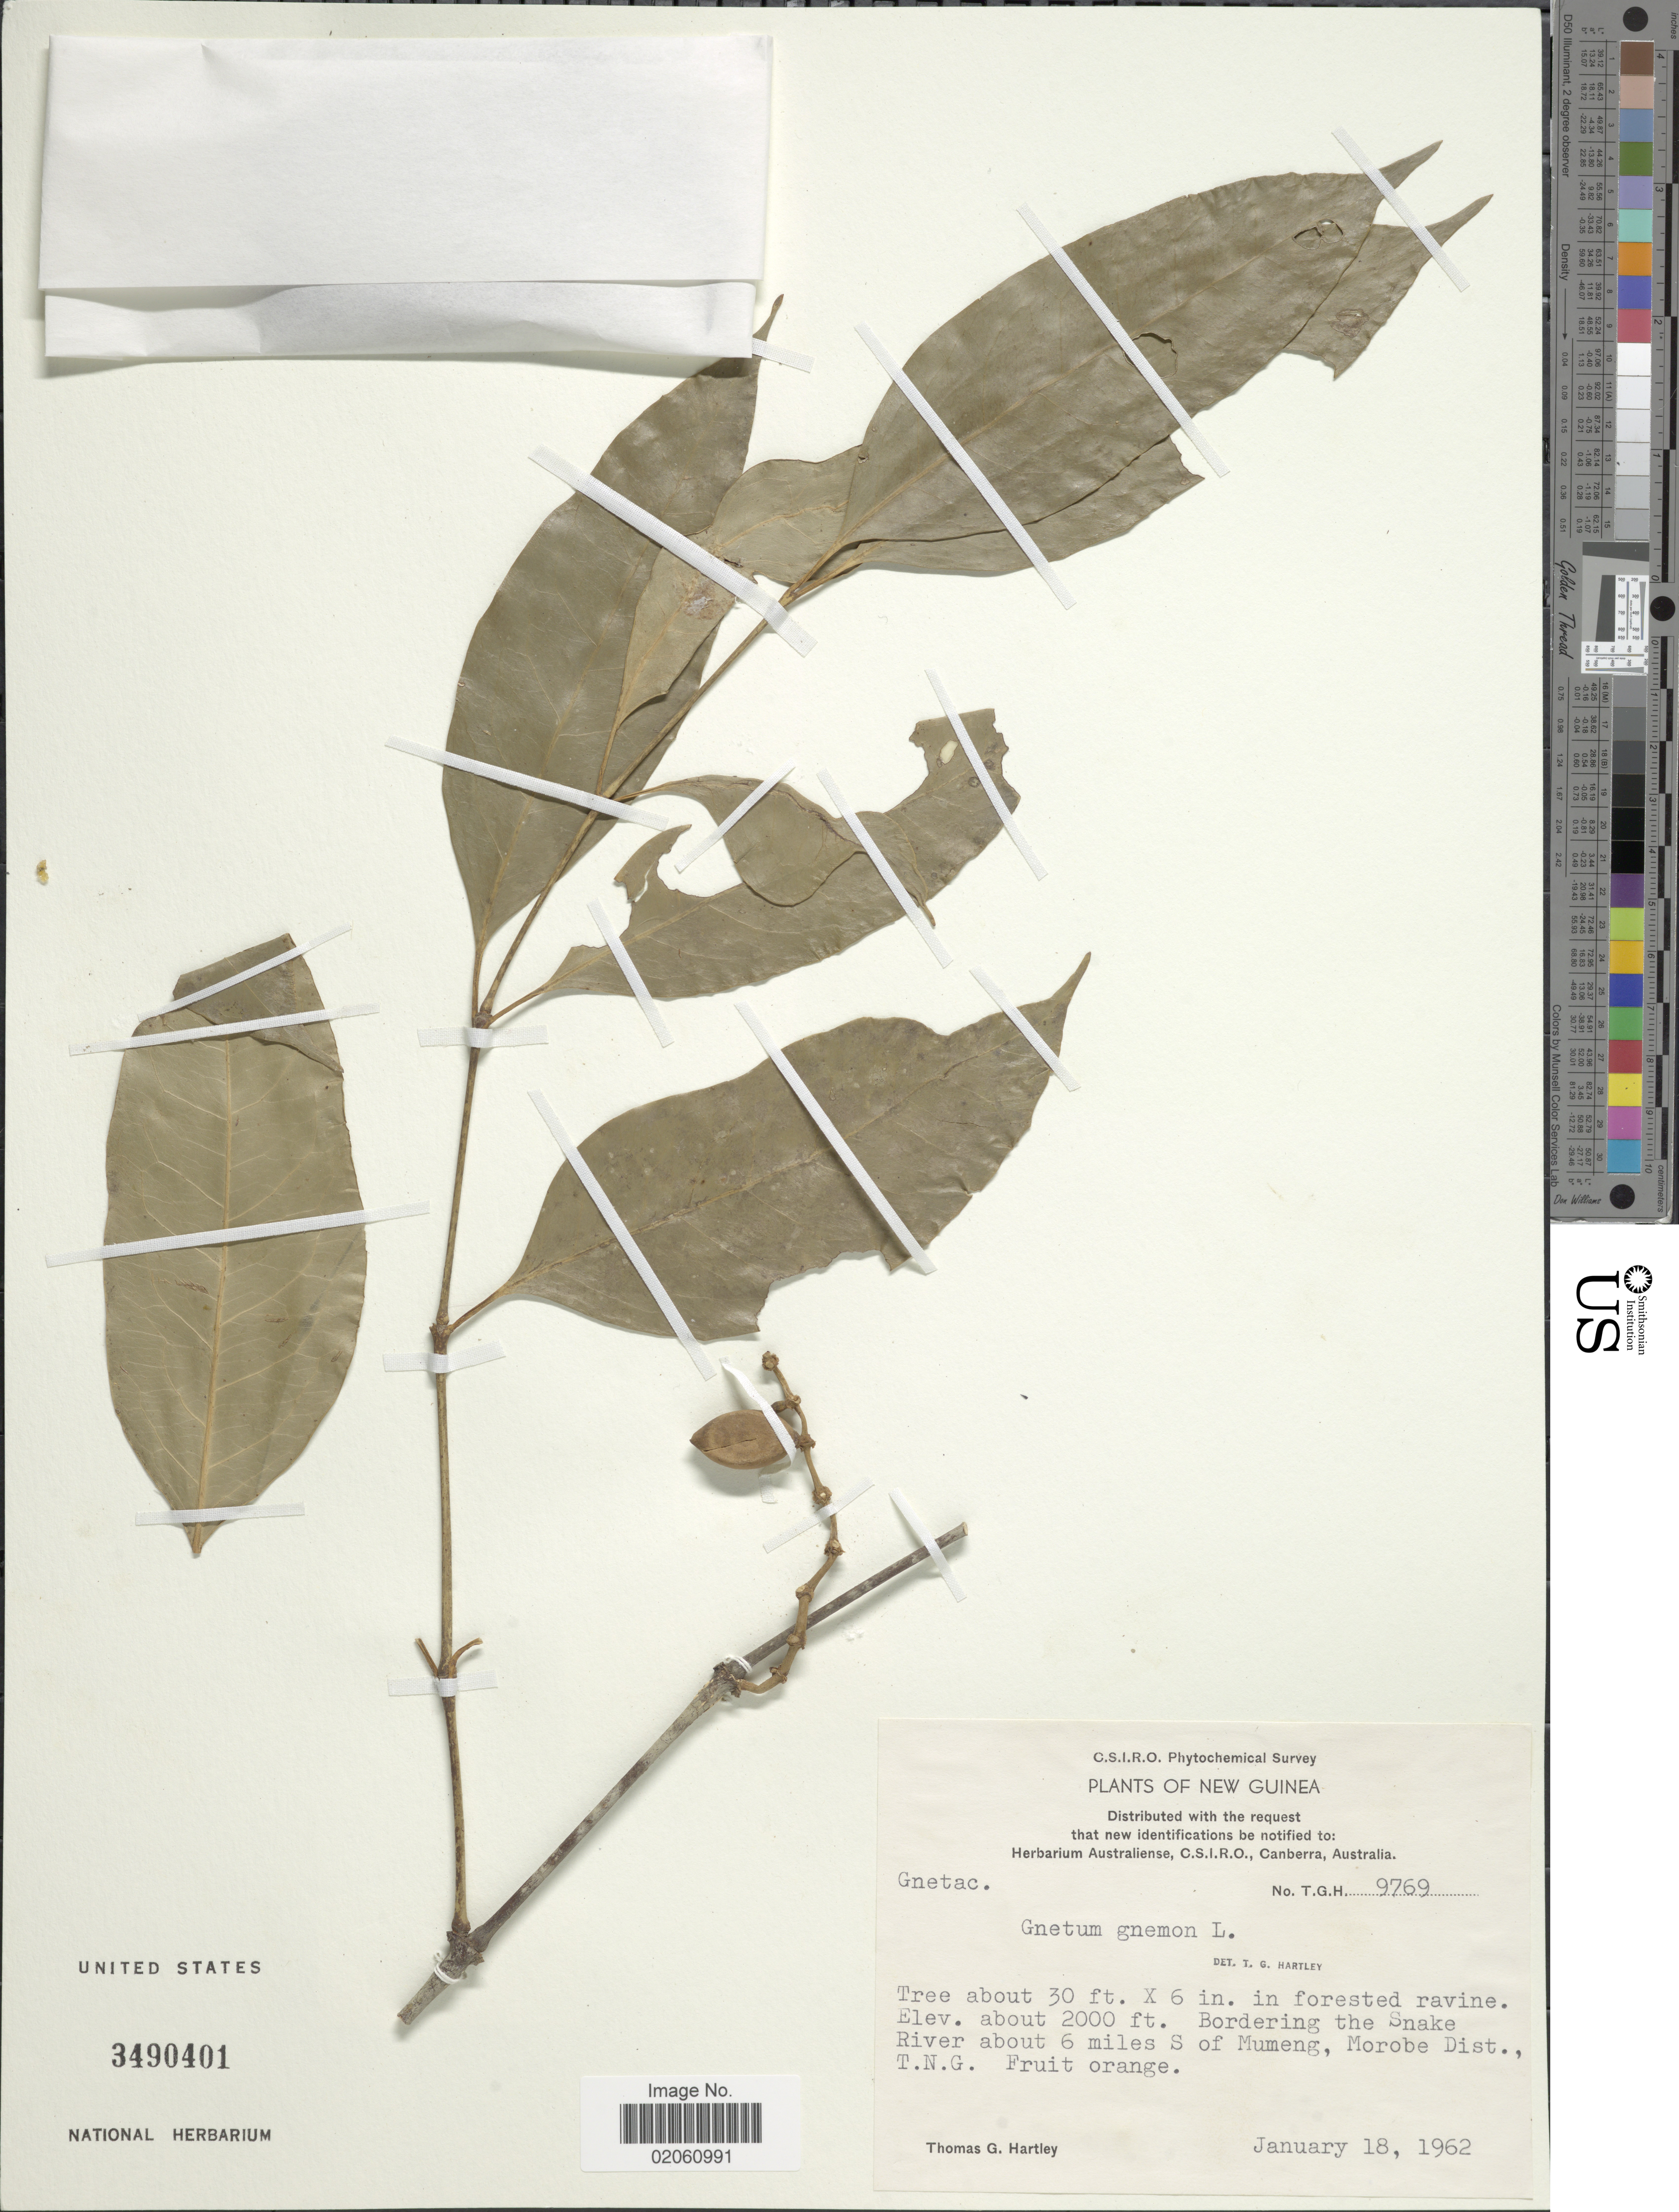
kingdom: Plantae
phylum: Tracheophyta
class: Gnetopsida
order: Gnetales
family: Gnetaceae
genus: Gnetum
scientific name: Gnetum gnemon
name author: L.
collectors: T. G. Hartley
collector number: T.G.H. 9769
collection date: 1962-01-18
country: Papua New Guinea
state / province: Morobe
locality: Bordering the Snake River about 6 miles S of Mumeng, Morobe Dist., T.N.G.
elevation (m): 610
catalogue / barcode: US 3490401